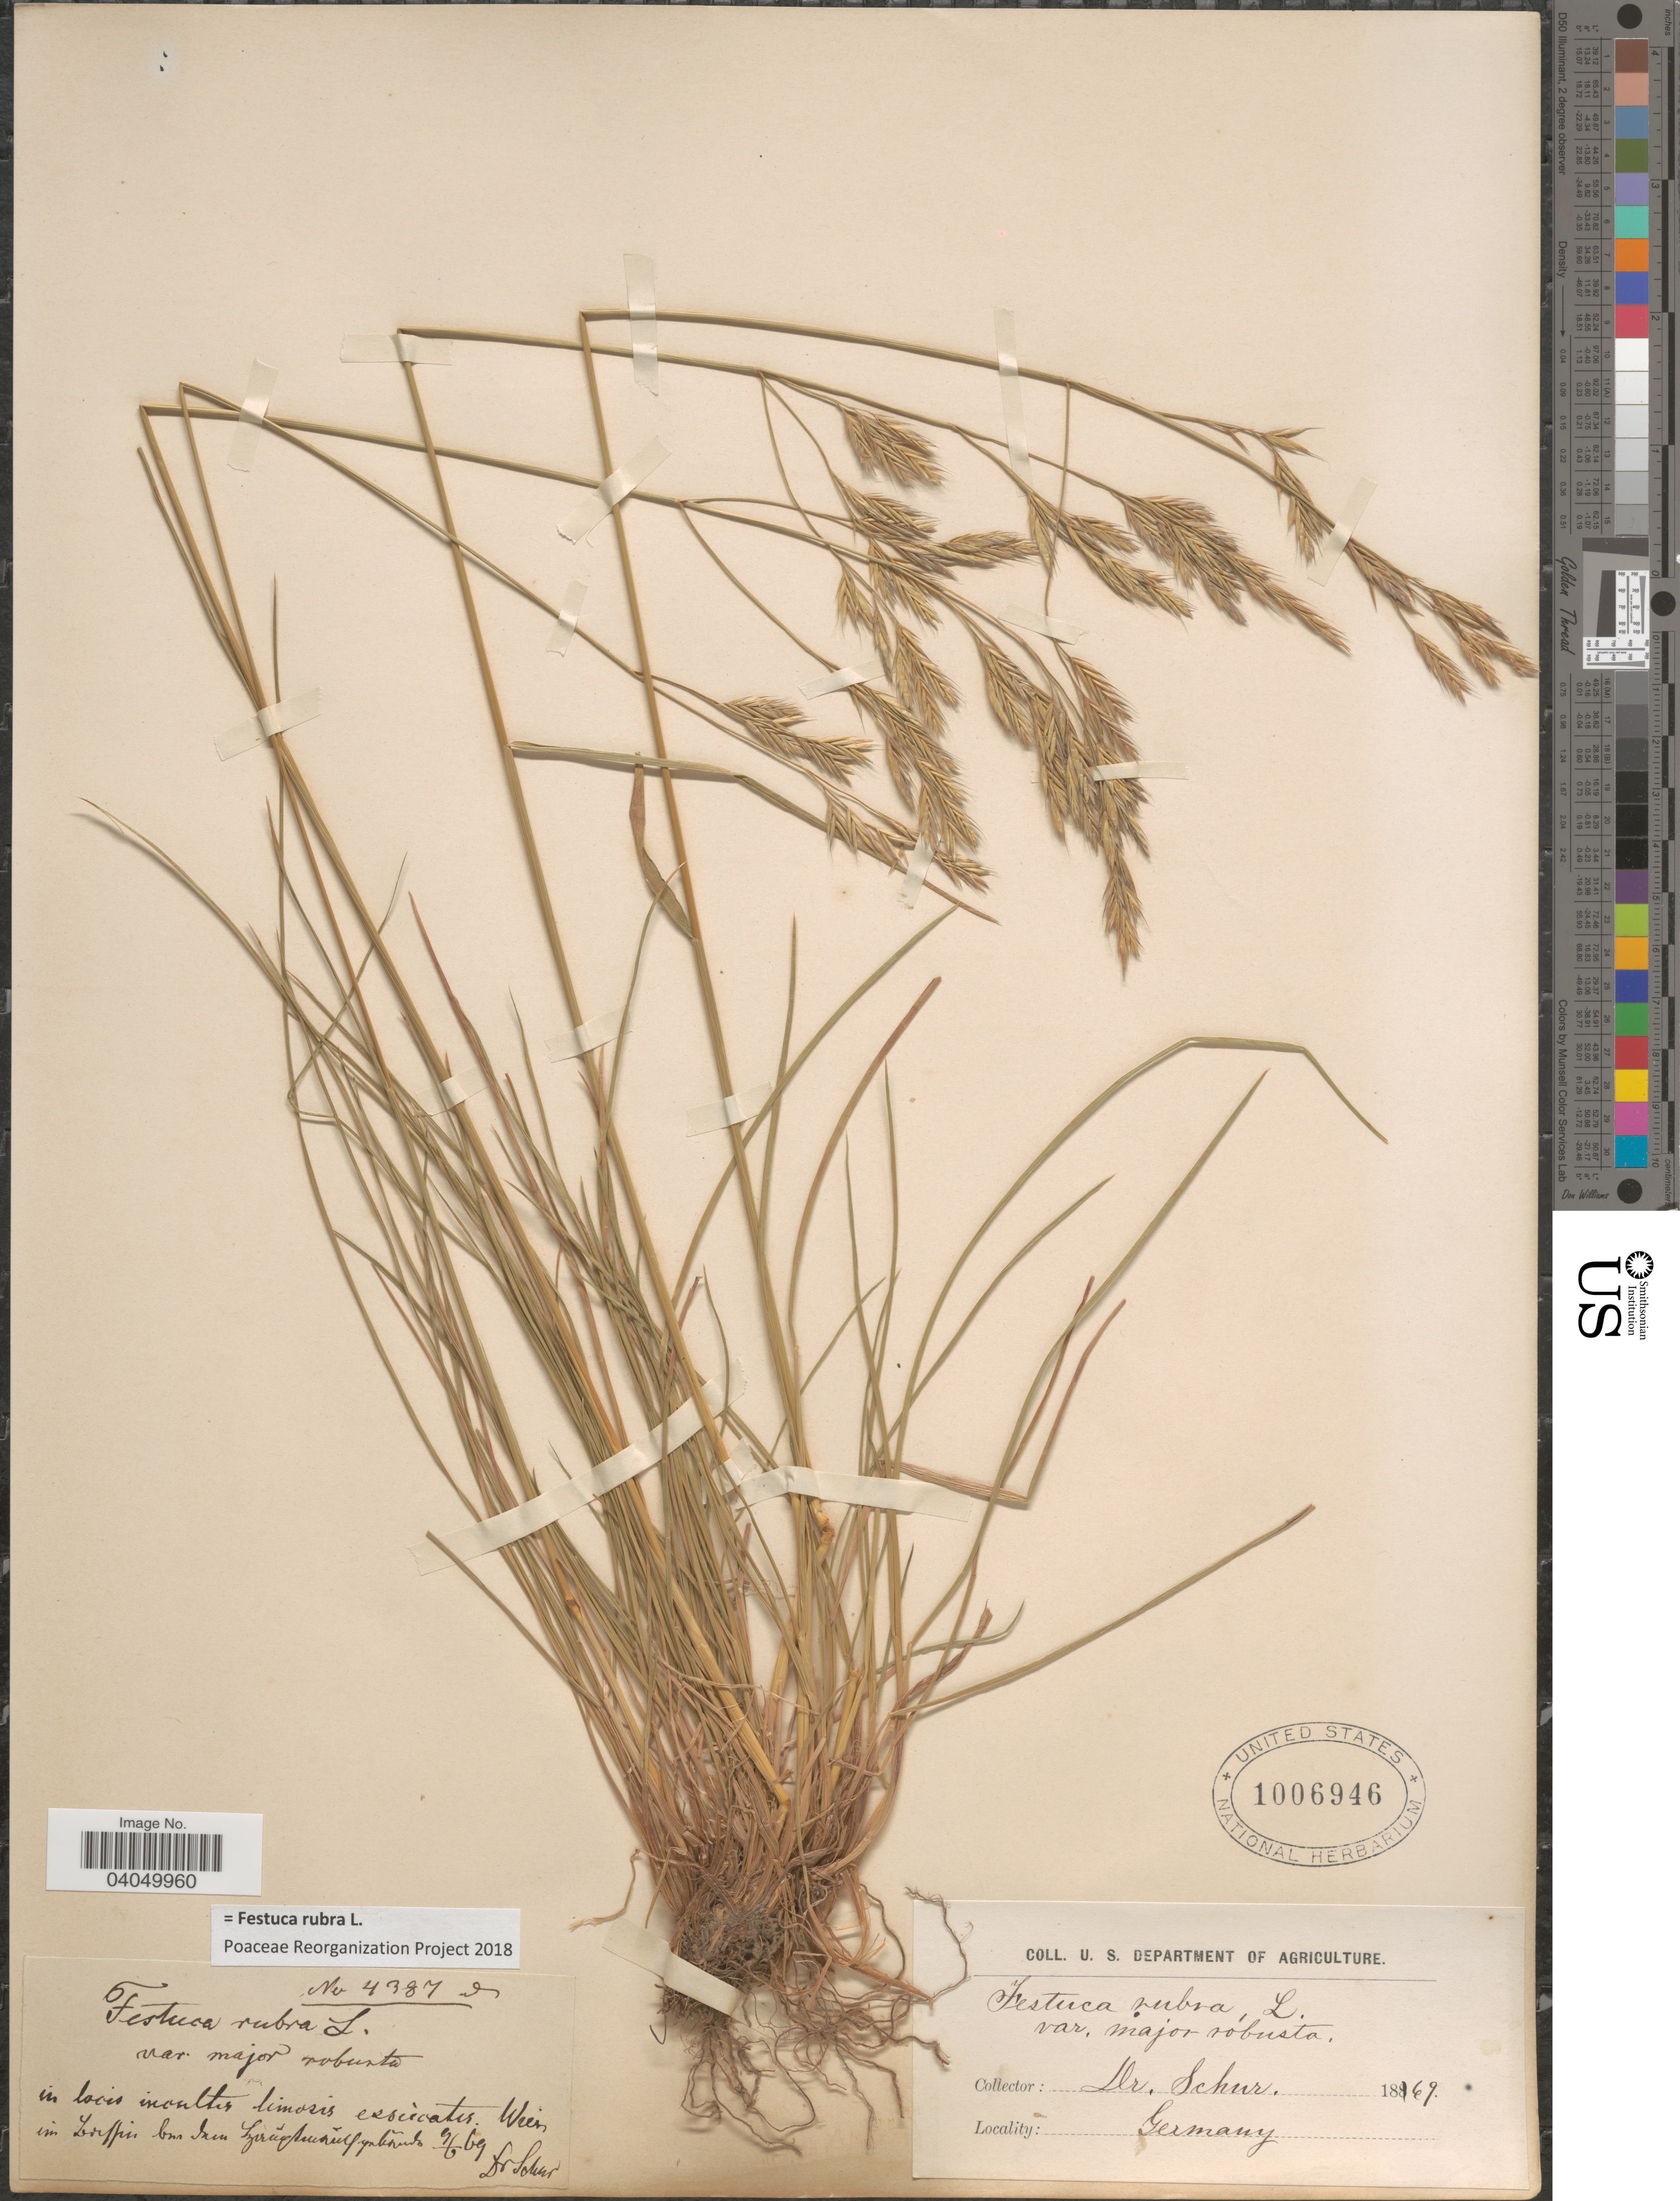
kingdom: Plantae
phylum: Tracheophyta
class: Liliopsida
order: Poales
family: Poaceae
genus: Festuca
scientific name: Festuca rubra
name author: L.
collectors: Schur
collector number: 4387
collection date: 1869-06-09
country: Germany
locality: In locis incultis limosis exscicatis. Wien in Zorffin[interpreted] bei Inin[interpreted] [illegible text].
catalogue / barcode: US 1006946